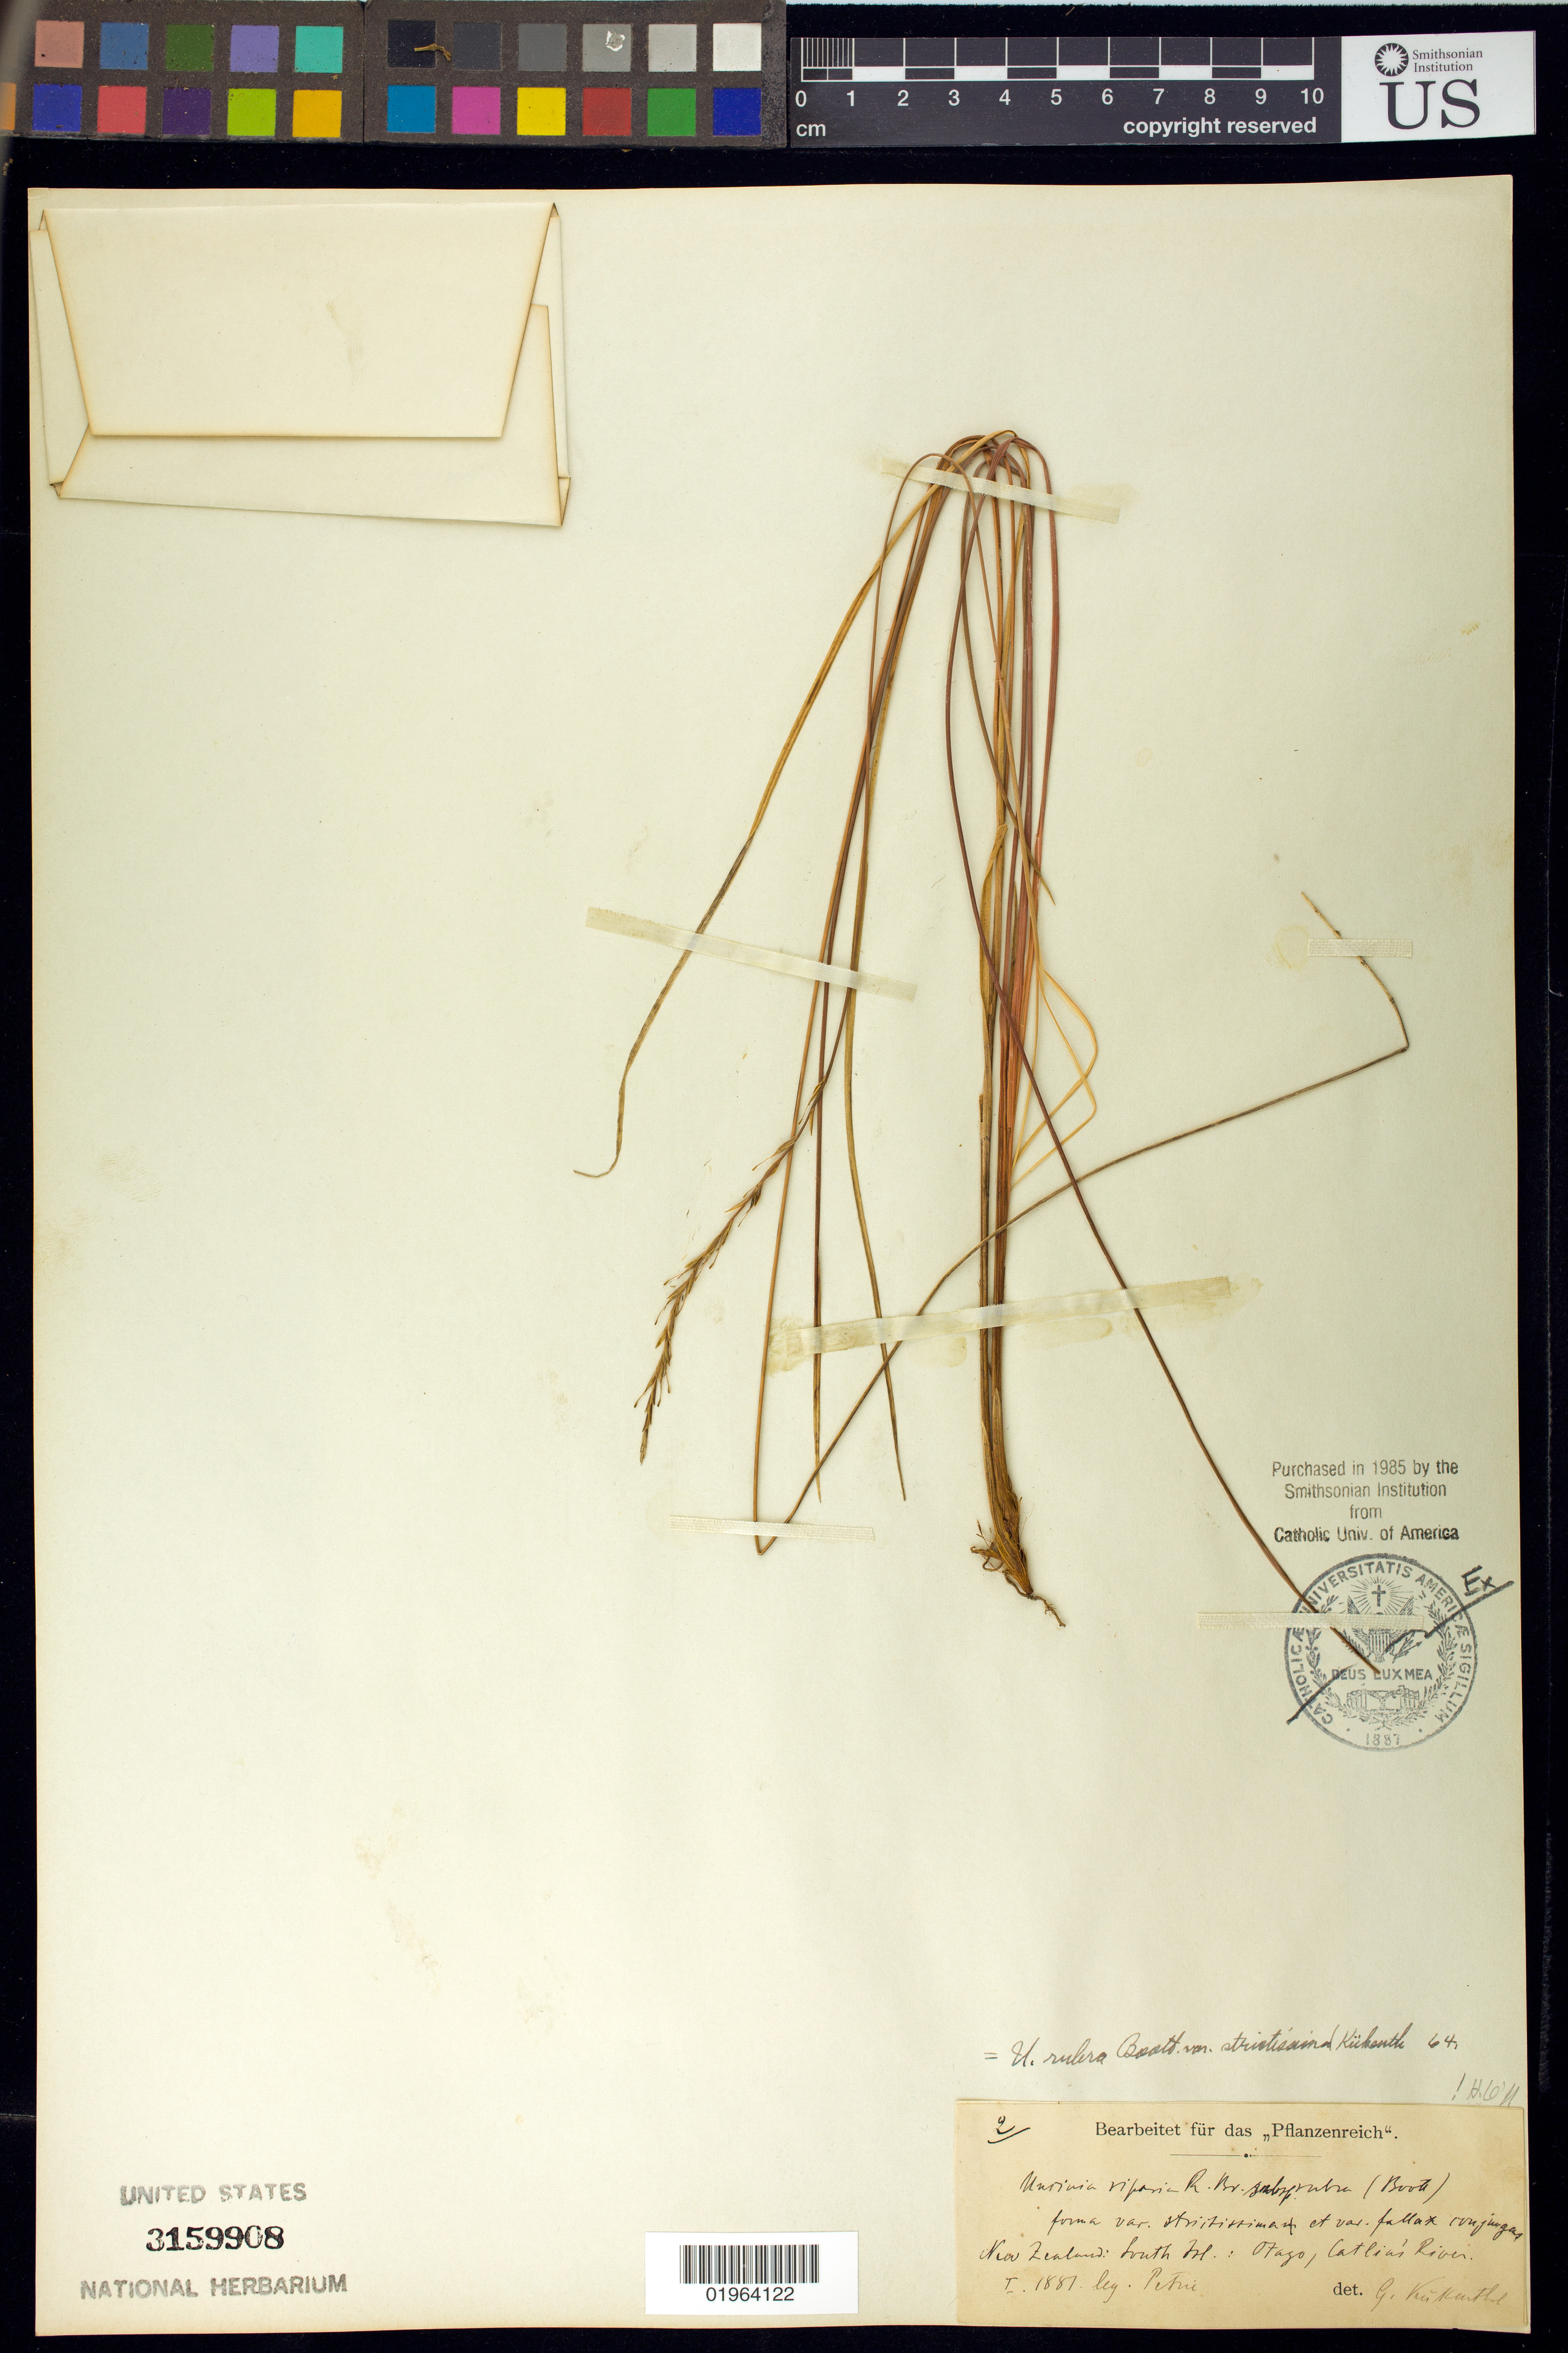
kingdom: Plantae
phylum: Tracheophyta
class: Liliopsida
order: Poales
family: Cyperaceae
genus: Carex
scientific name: Carex strictissima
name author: (Kük.) K.A. Ford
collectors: D. Petrie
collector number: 2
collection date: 1881-01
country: New Zealand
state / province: Otago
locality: South Island, Catlin's River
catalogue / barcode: US 3159908